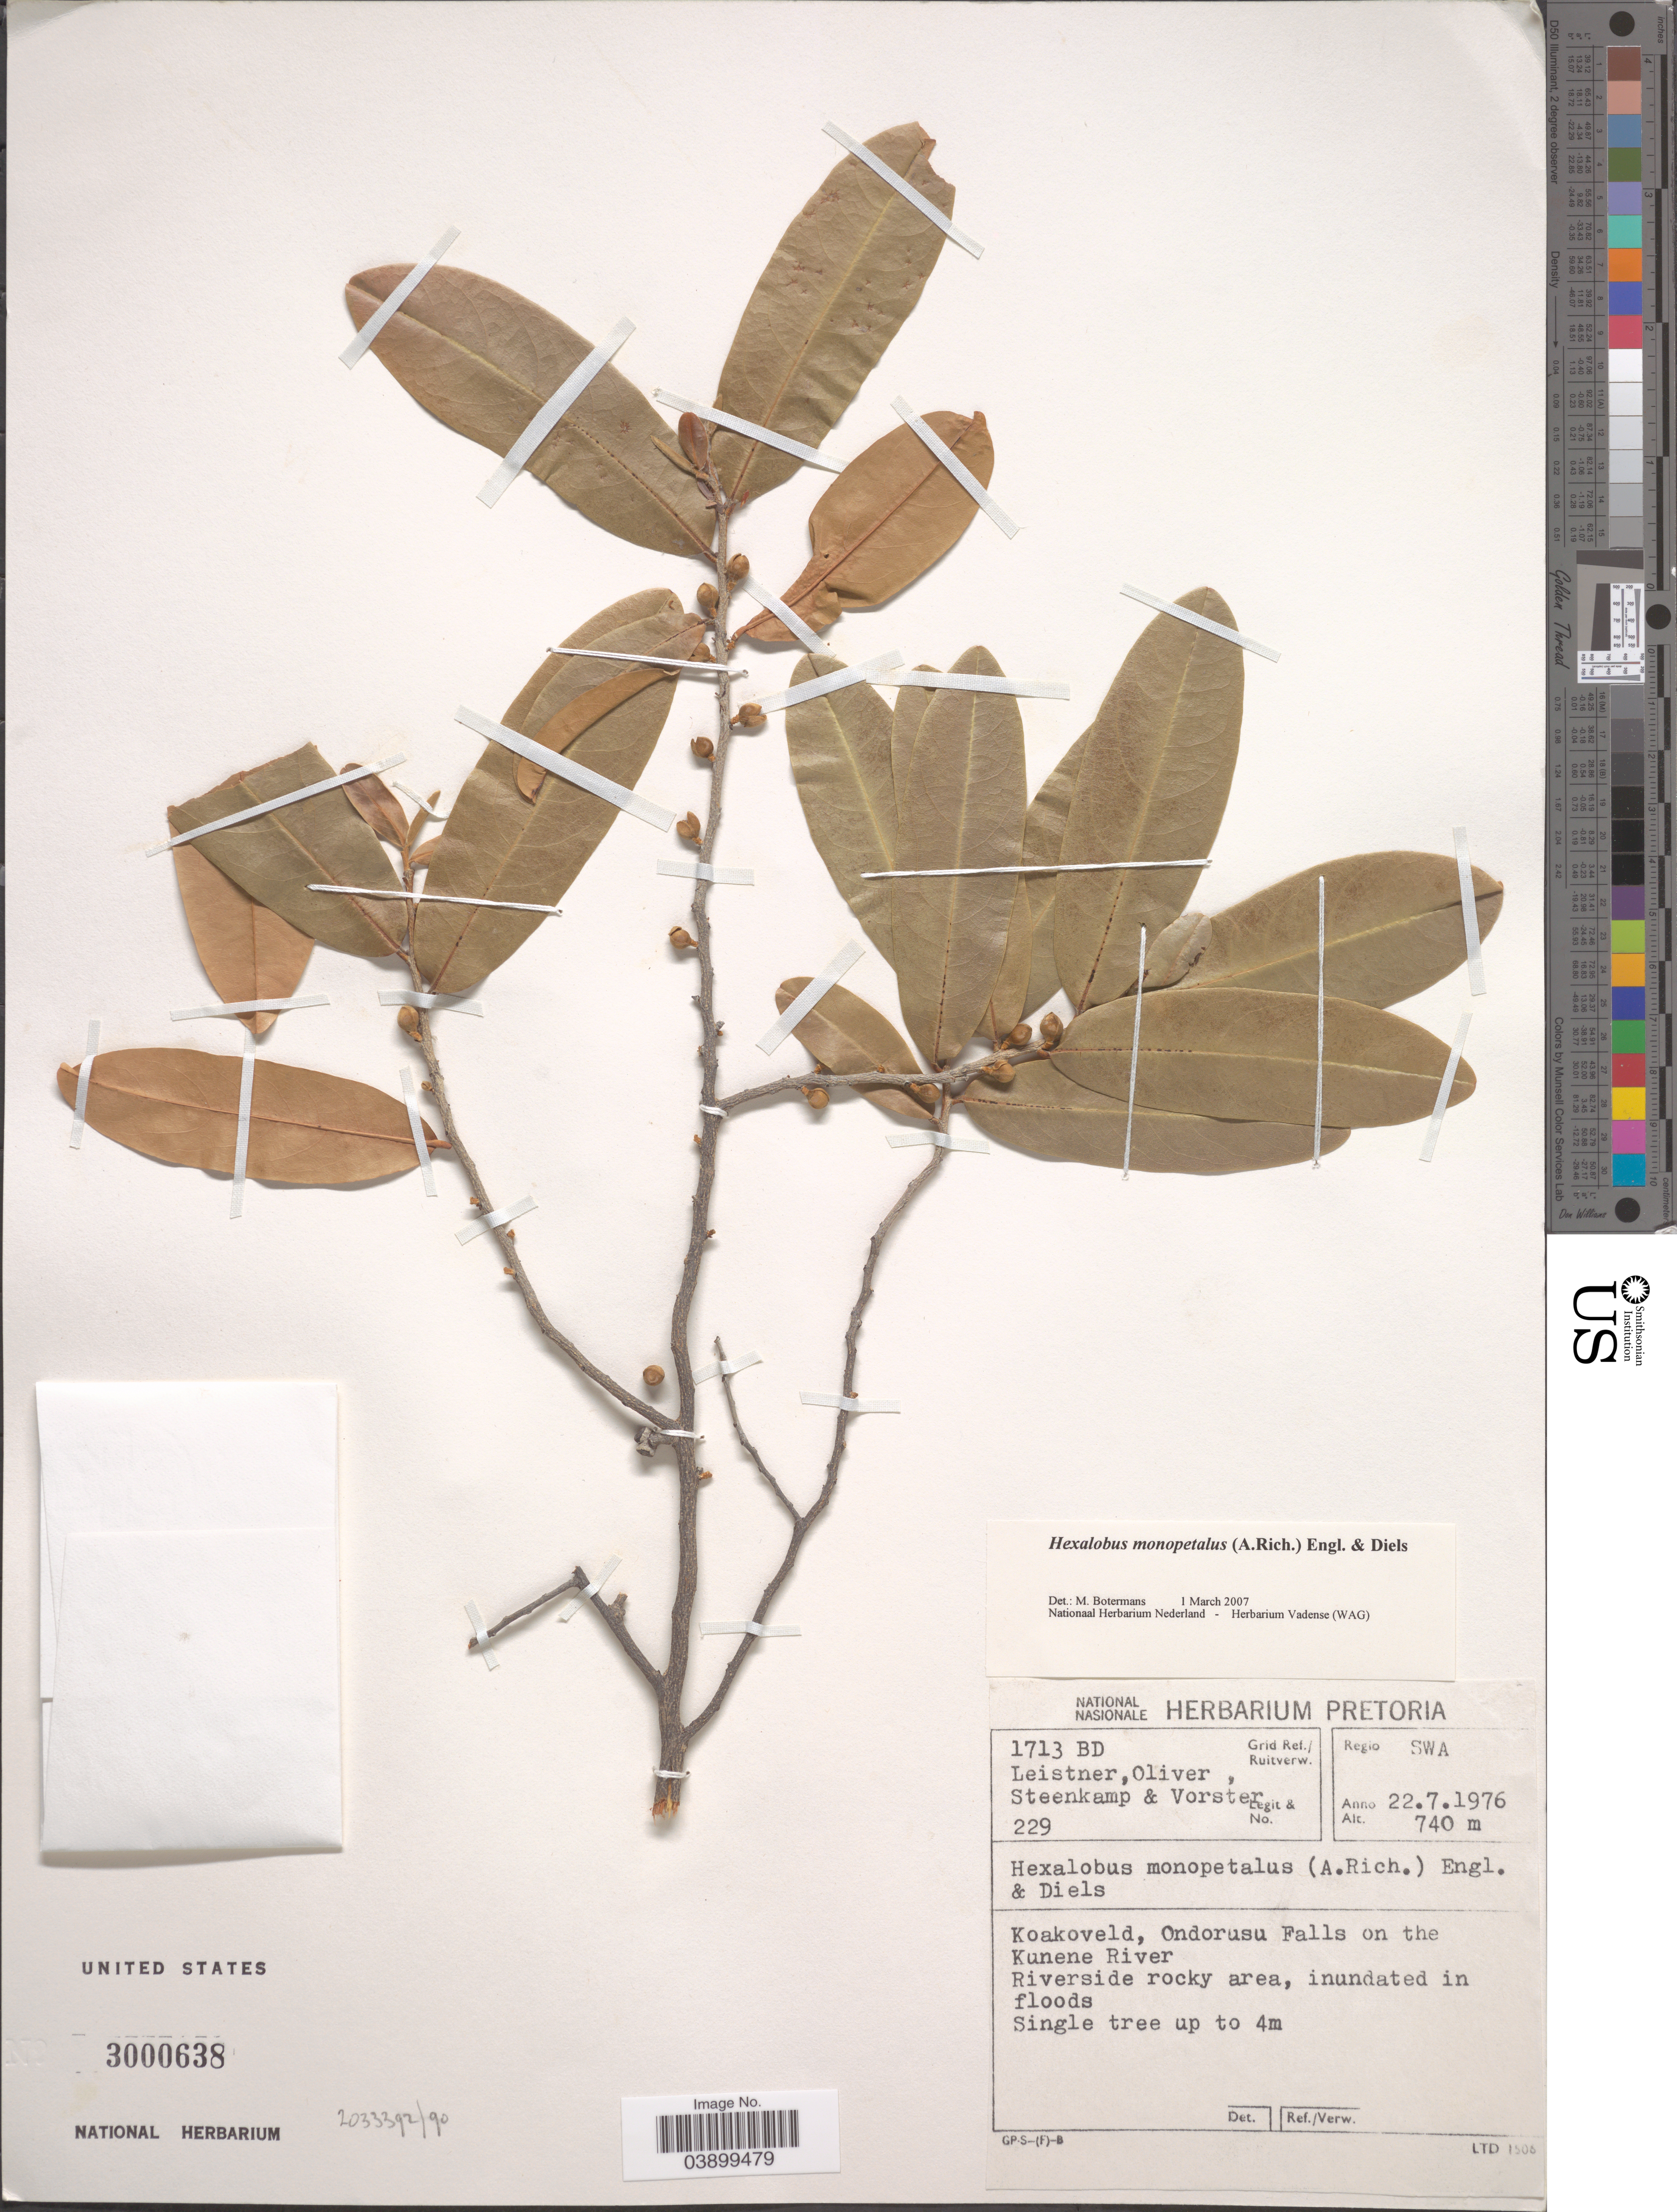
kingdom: Plantae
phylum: Tracheophyta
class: Magnoliopsida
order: Magnoliales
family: Annonaceae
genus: Hexalobus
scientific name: Hexalobus monopetalus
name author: (A. Rich.) Engl. & Diels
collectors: Leistner, Oliver, --, -- Steenkamp & -. Vorster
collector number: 229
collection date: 1976-07-22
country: Namibia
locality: Grid Ref./ Ruitverw. 1713BD. Regio SWA. Koakoveld, Ondorusu Falls on the Kunene River. Riverside rocky area.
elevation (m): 740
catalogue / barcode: US 3000638